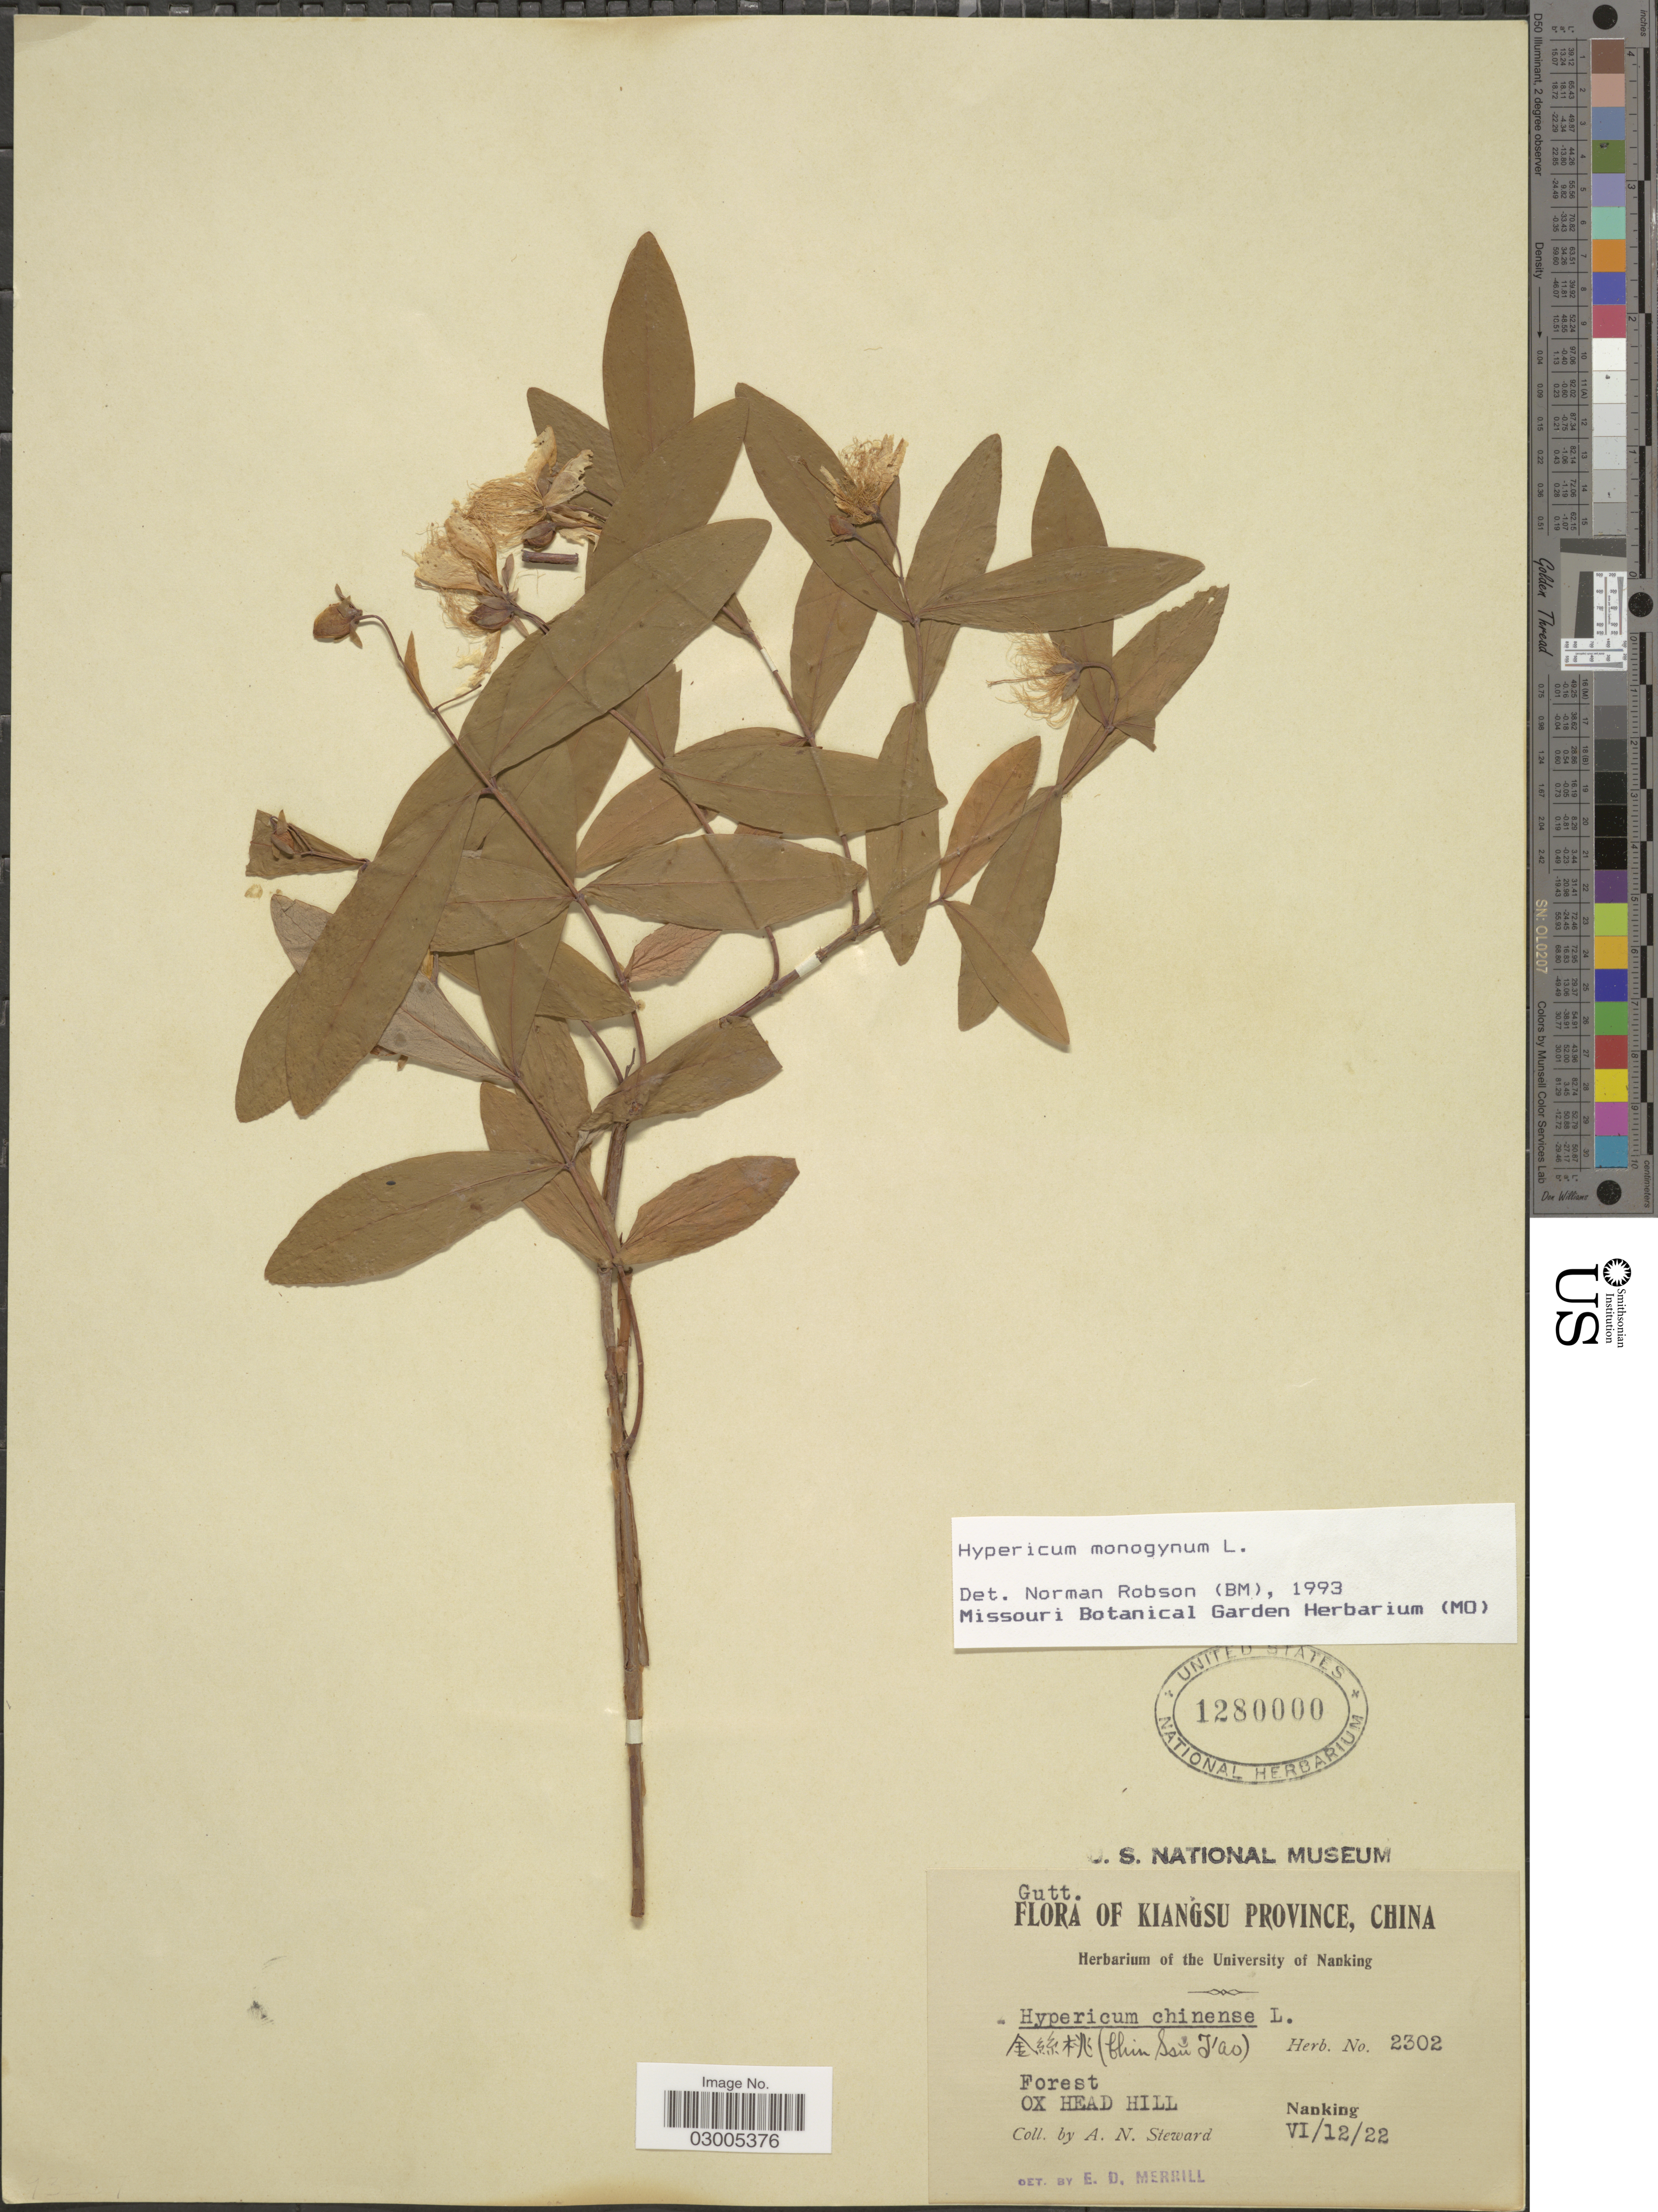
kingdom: Plantae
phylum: Tracheophyta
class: Magnoliopsida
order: Malpighiales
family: Hypericaceae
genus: Hypericum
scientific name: Hypericum monogynum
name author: L.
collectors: A. N. Steward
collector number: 2302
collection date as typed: Transcribed d/m/y: 12/6/22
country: China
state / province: Jiangxi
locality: Kiangsu Province. Ox Head Hill. Nanking.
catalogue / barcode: US 1280000